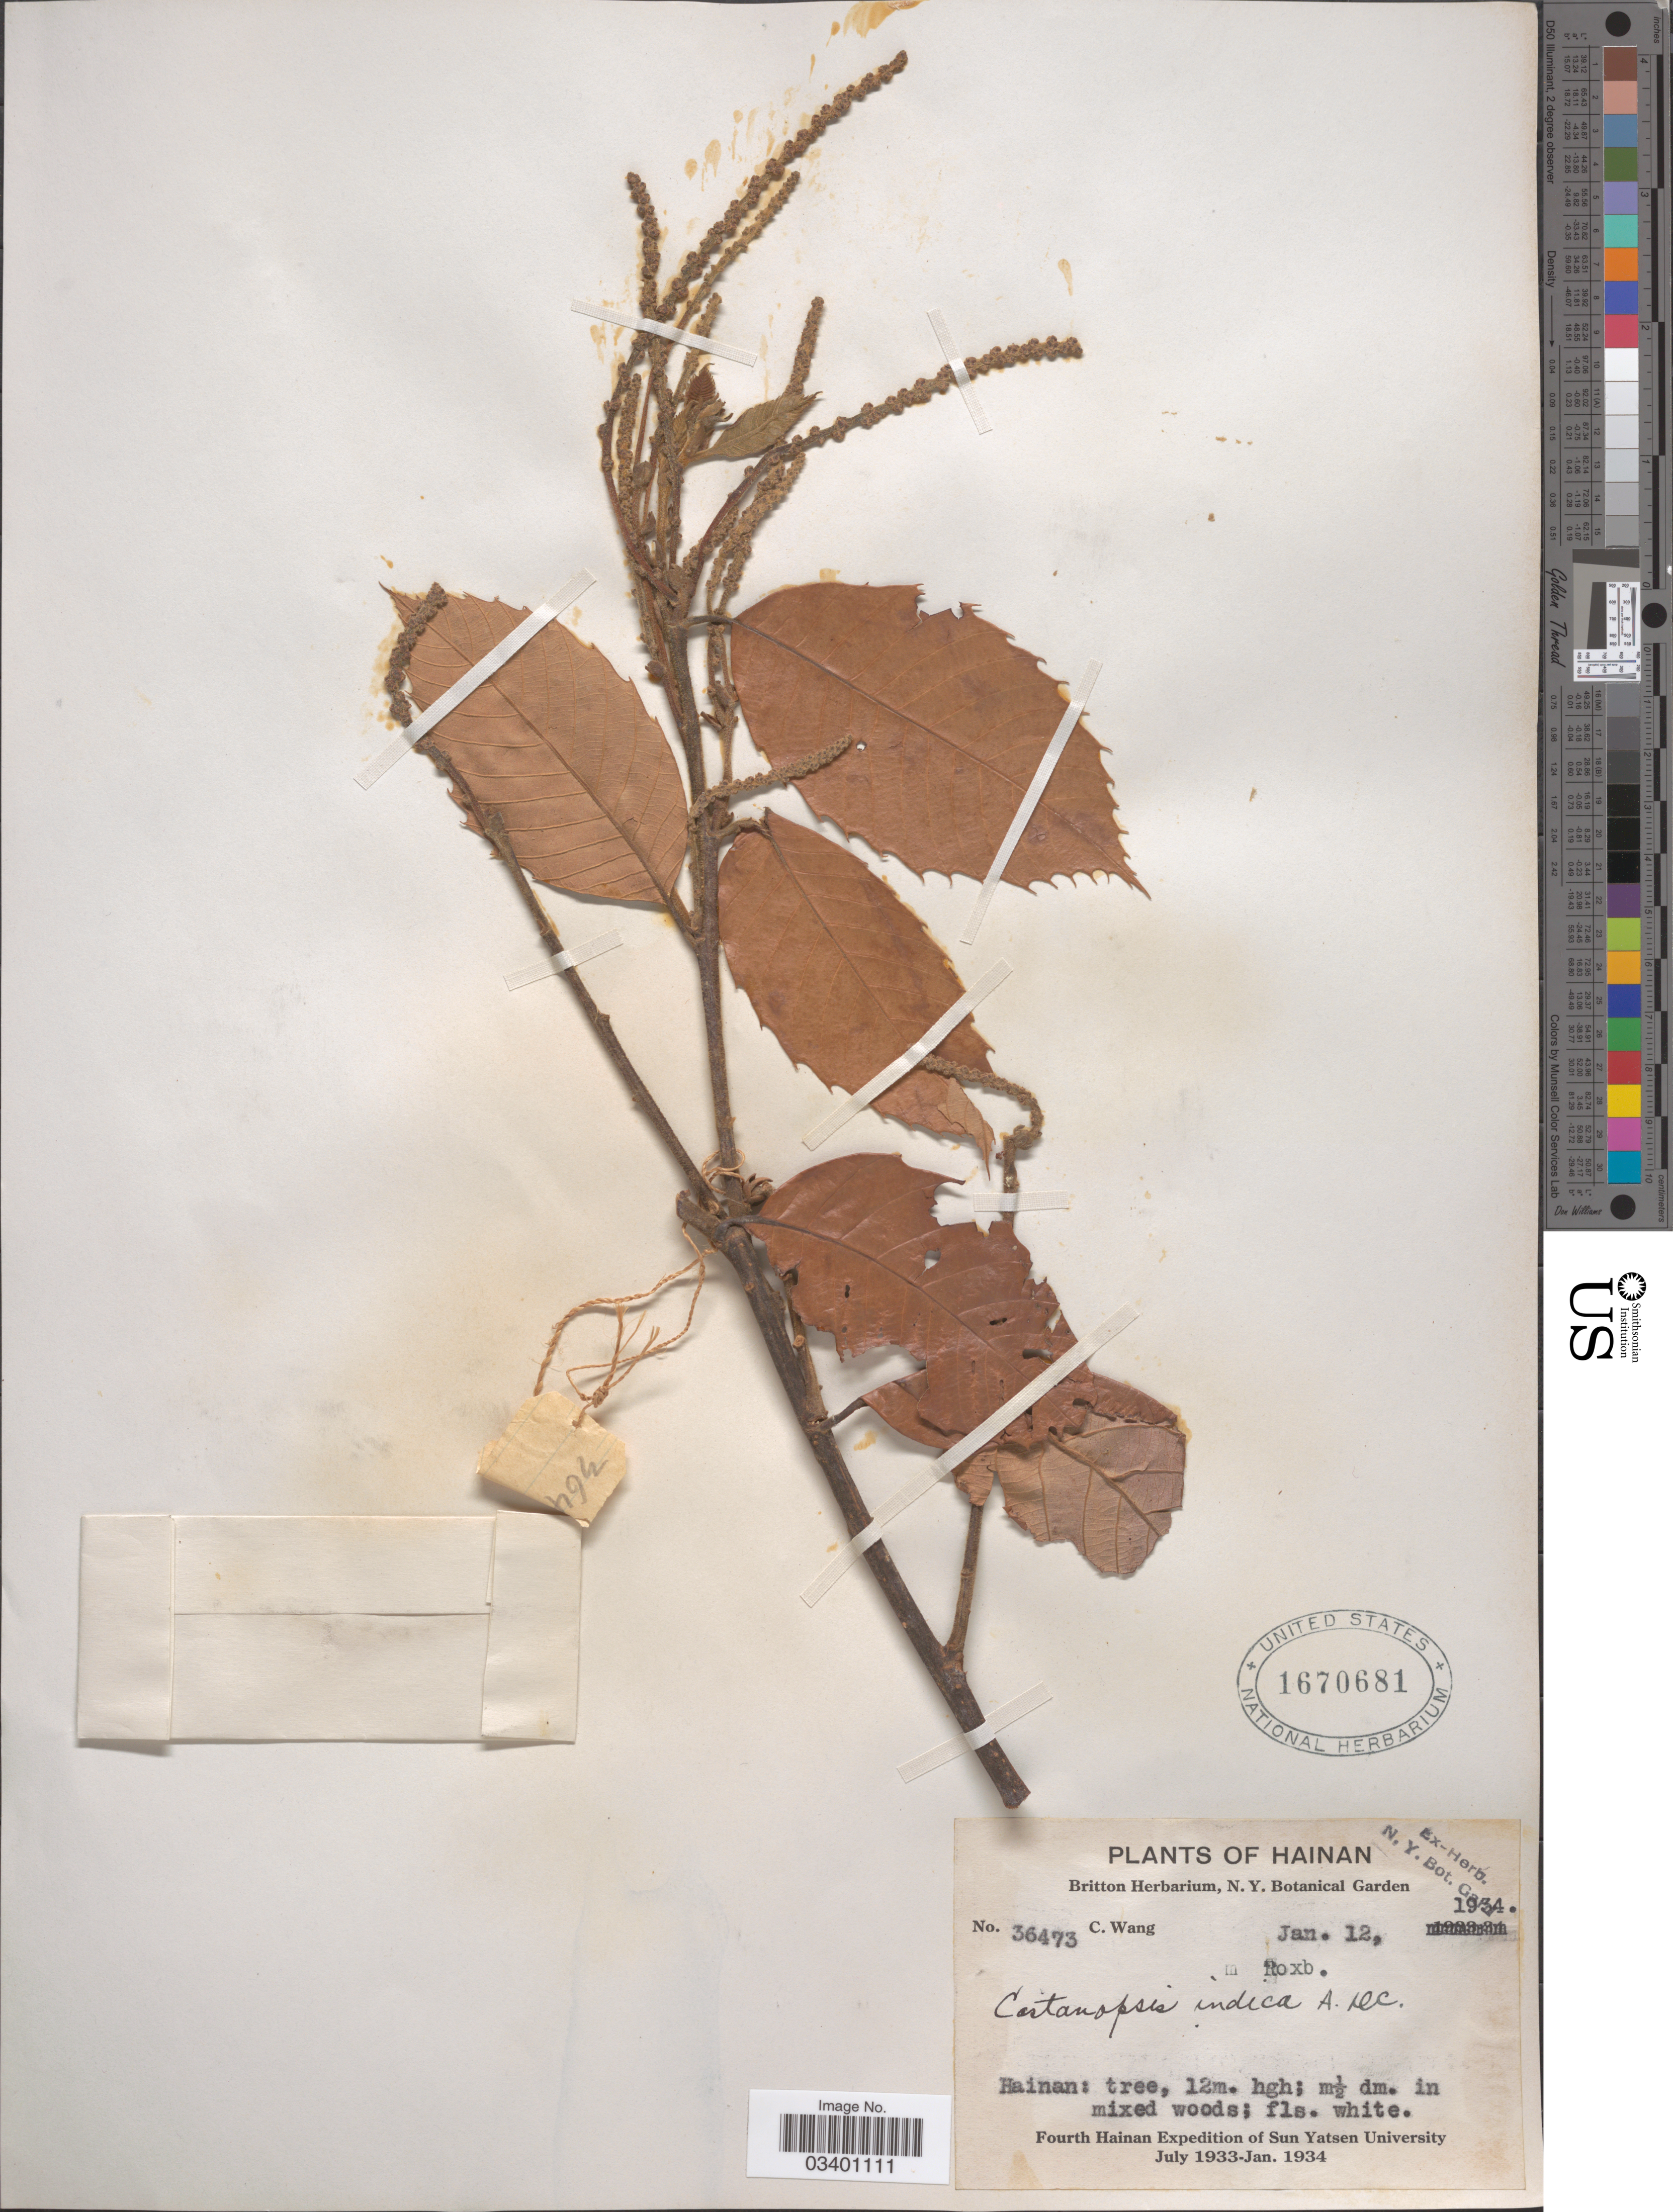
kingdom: Plantae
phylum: Tracheophyta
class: Magnoliopsida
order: Fagales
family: Fagaceae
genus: Castanopsis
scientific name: Castanopsis indica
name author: (Roxb.) A. DC.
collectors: C. Wang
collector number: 36473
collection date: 1934-01-12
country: China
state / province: Hainan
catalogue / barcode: US 1670681